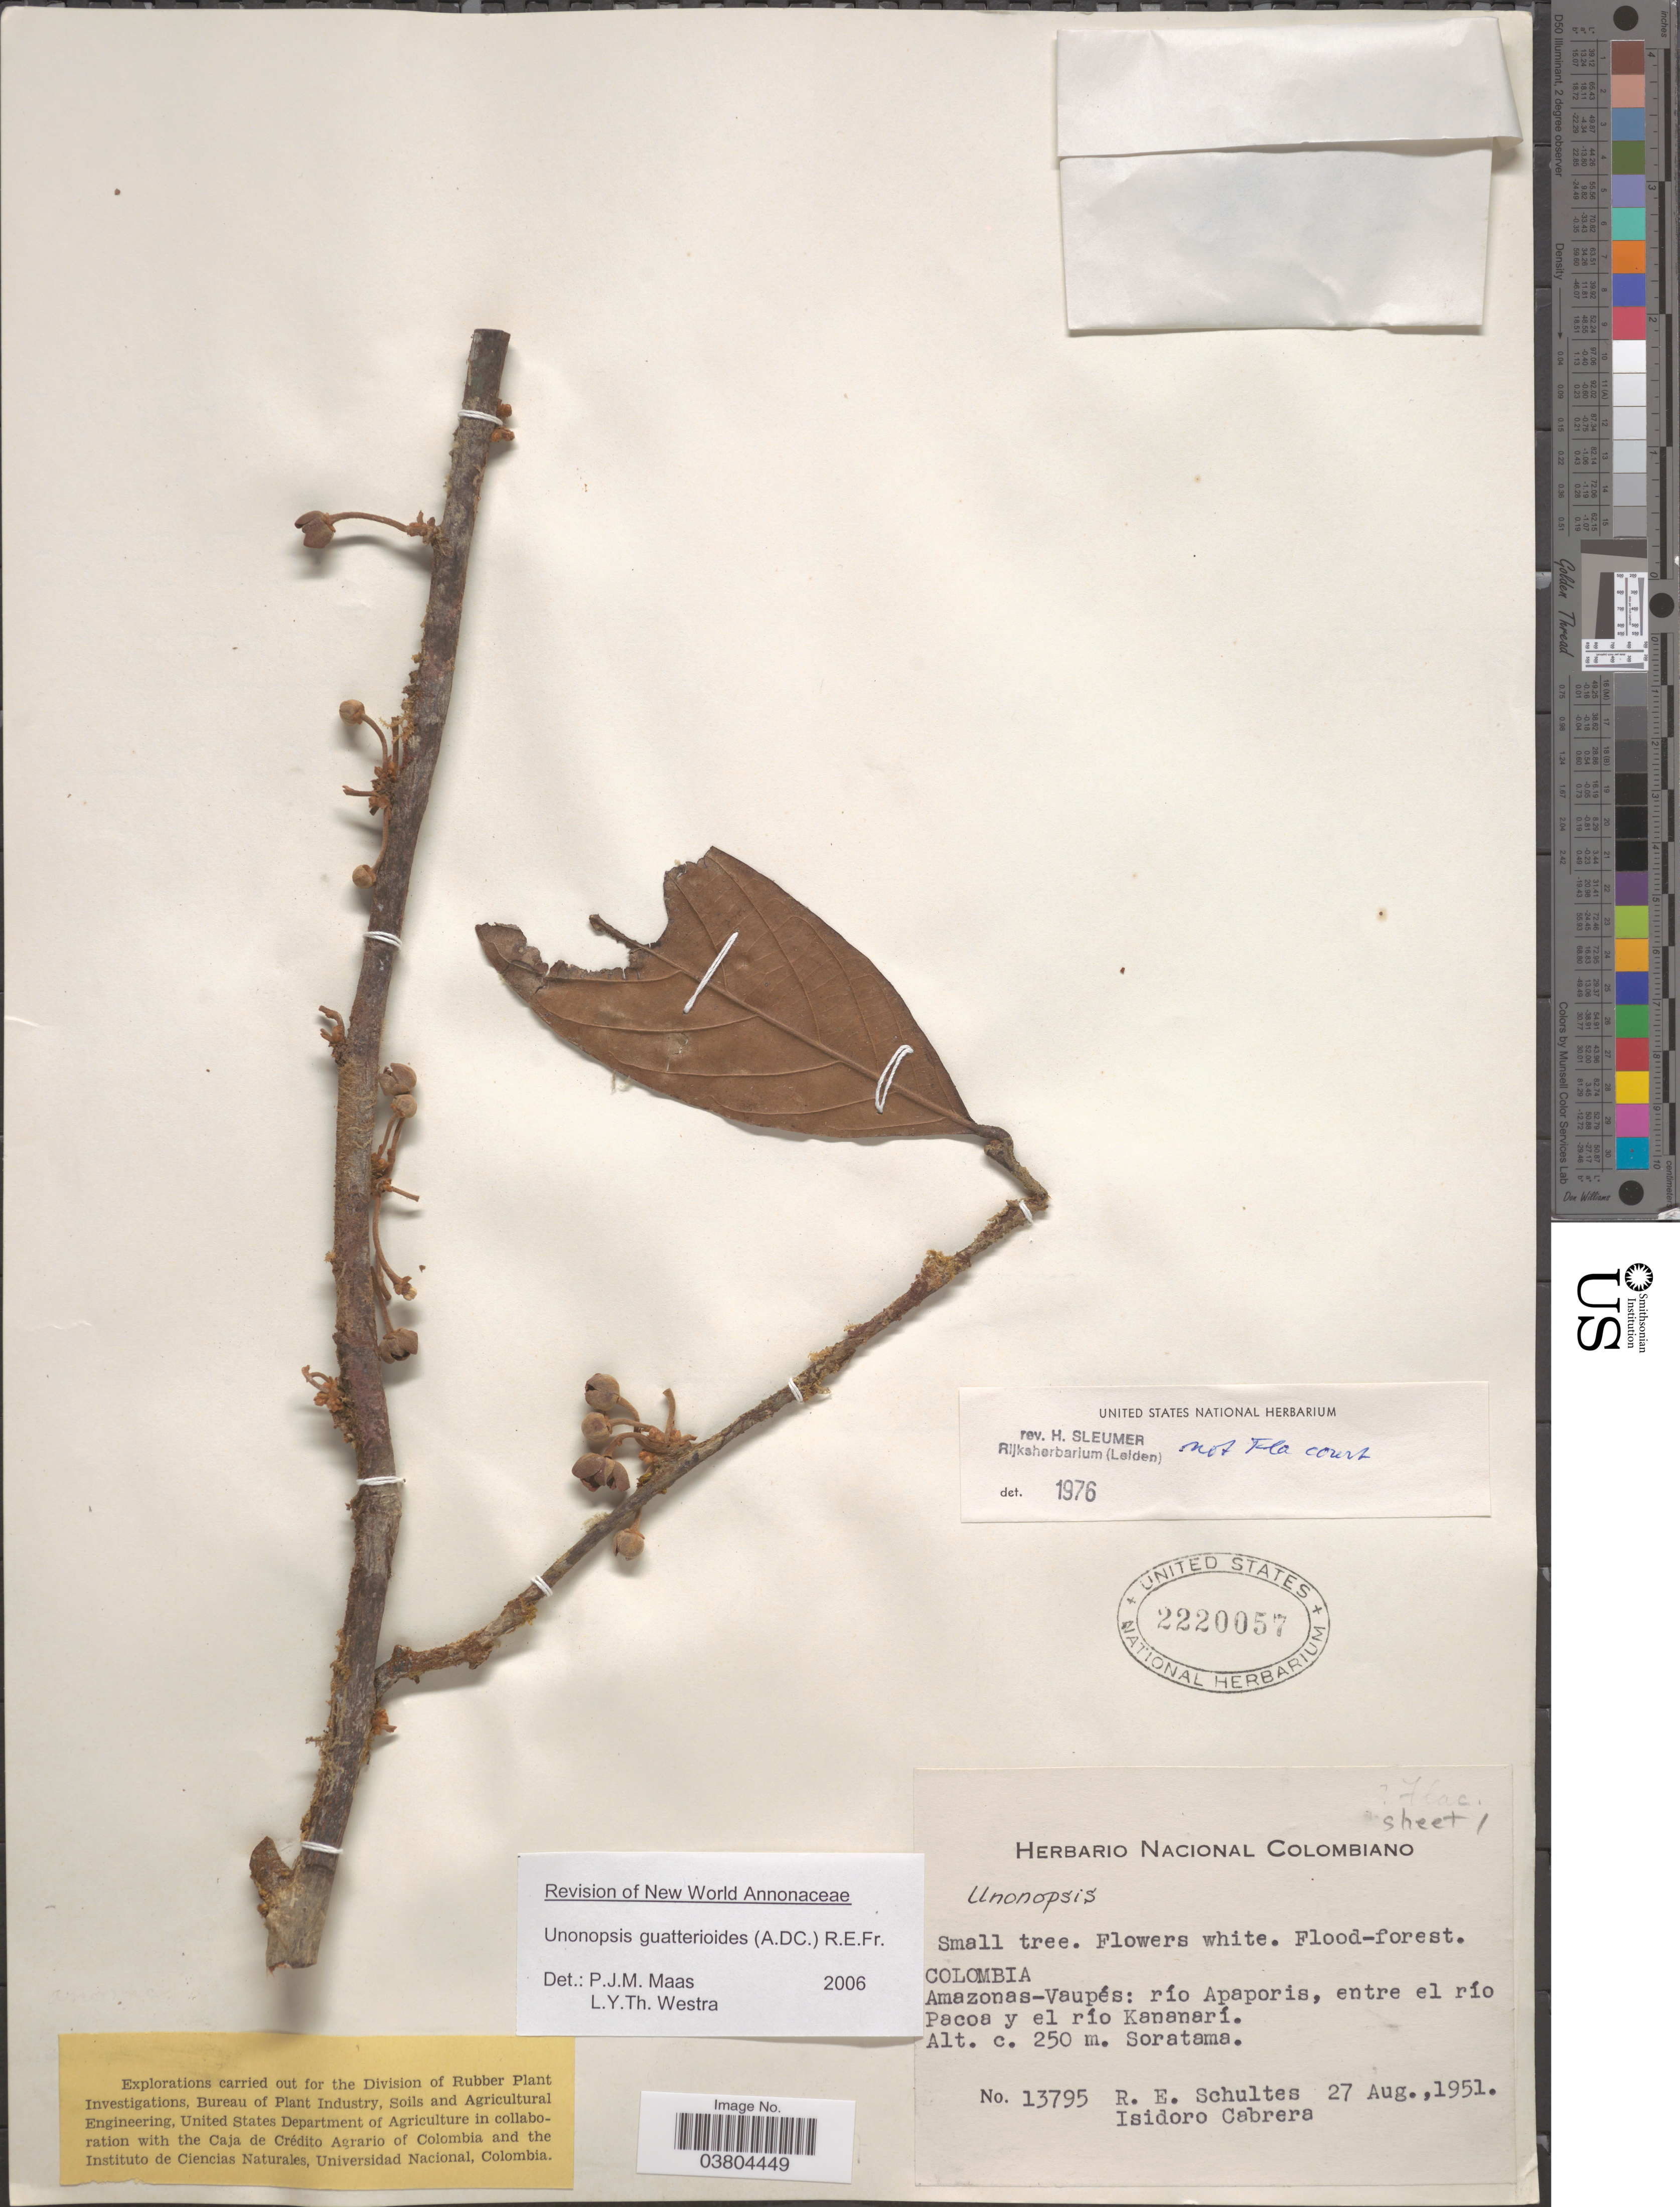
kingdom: Plantae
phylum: Tracheophyta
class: Magnoliopsida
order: Magnoliales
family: Annonaceae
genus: Unonopsis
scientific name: Unonopsis guatterioides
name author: (A. DC.) R.E. Fr.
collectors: R. E. Schultes & I. Cabrera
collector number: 13795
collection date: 1951-08-27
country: Colombia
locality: Amazonas-Vaupés. río Apaporis, entre el río Pacoa y el río Kananarí. Soratama.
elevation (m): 250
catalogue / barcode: US 2220057